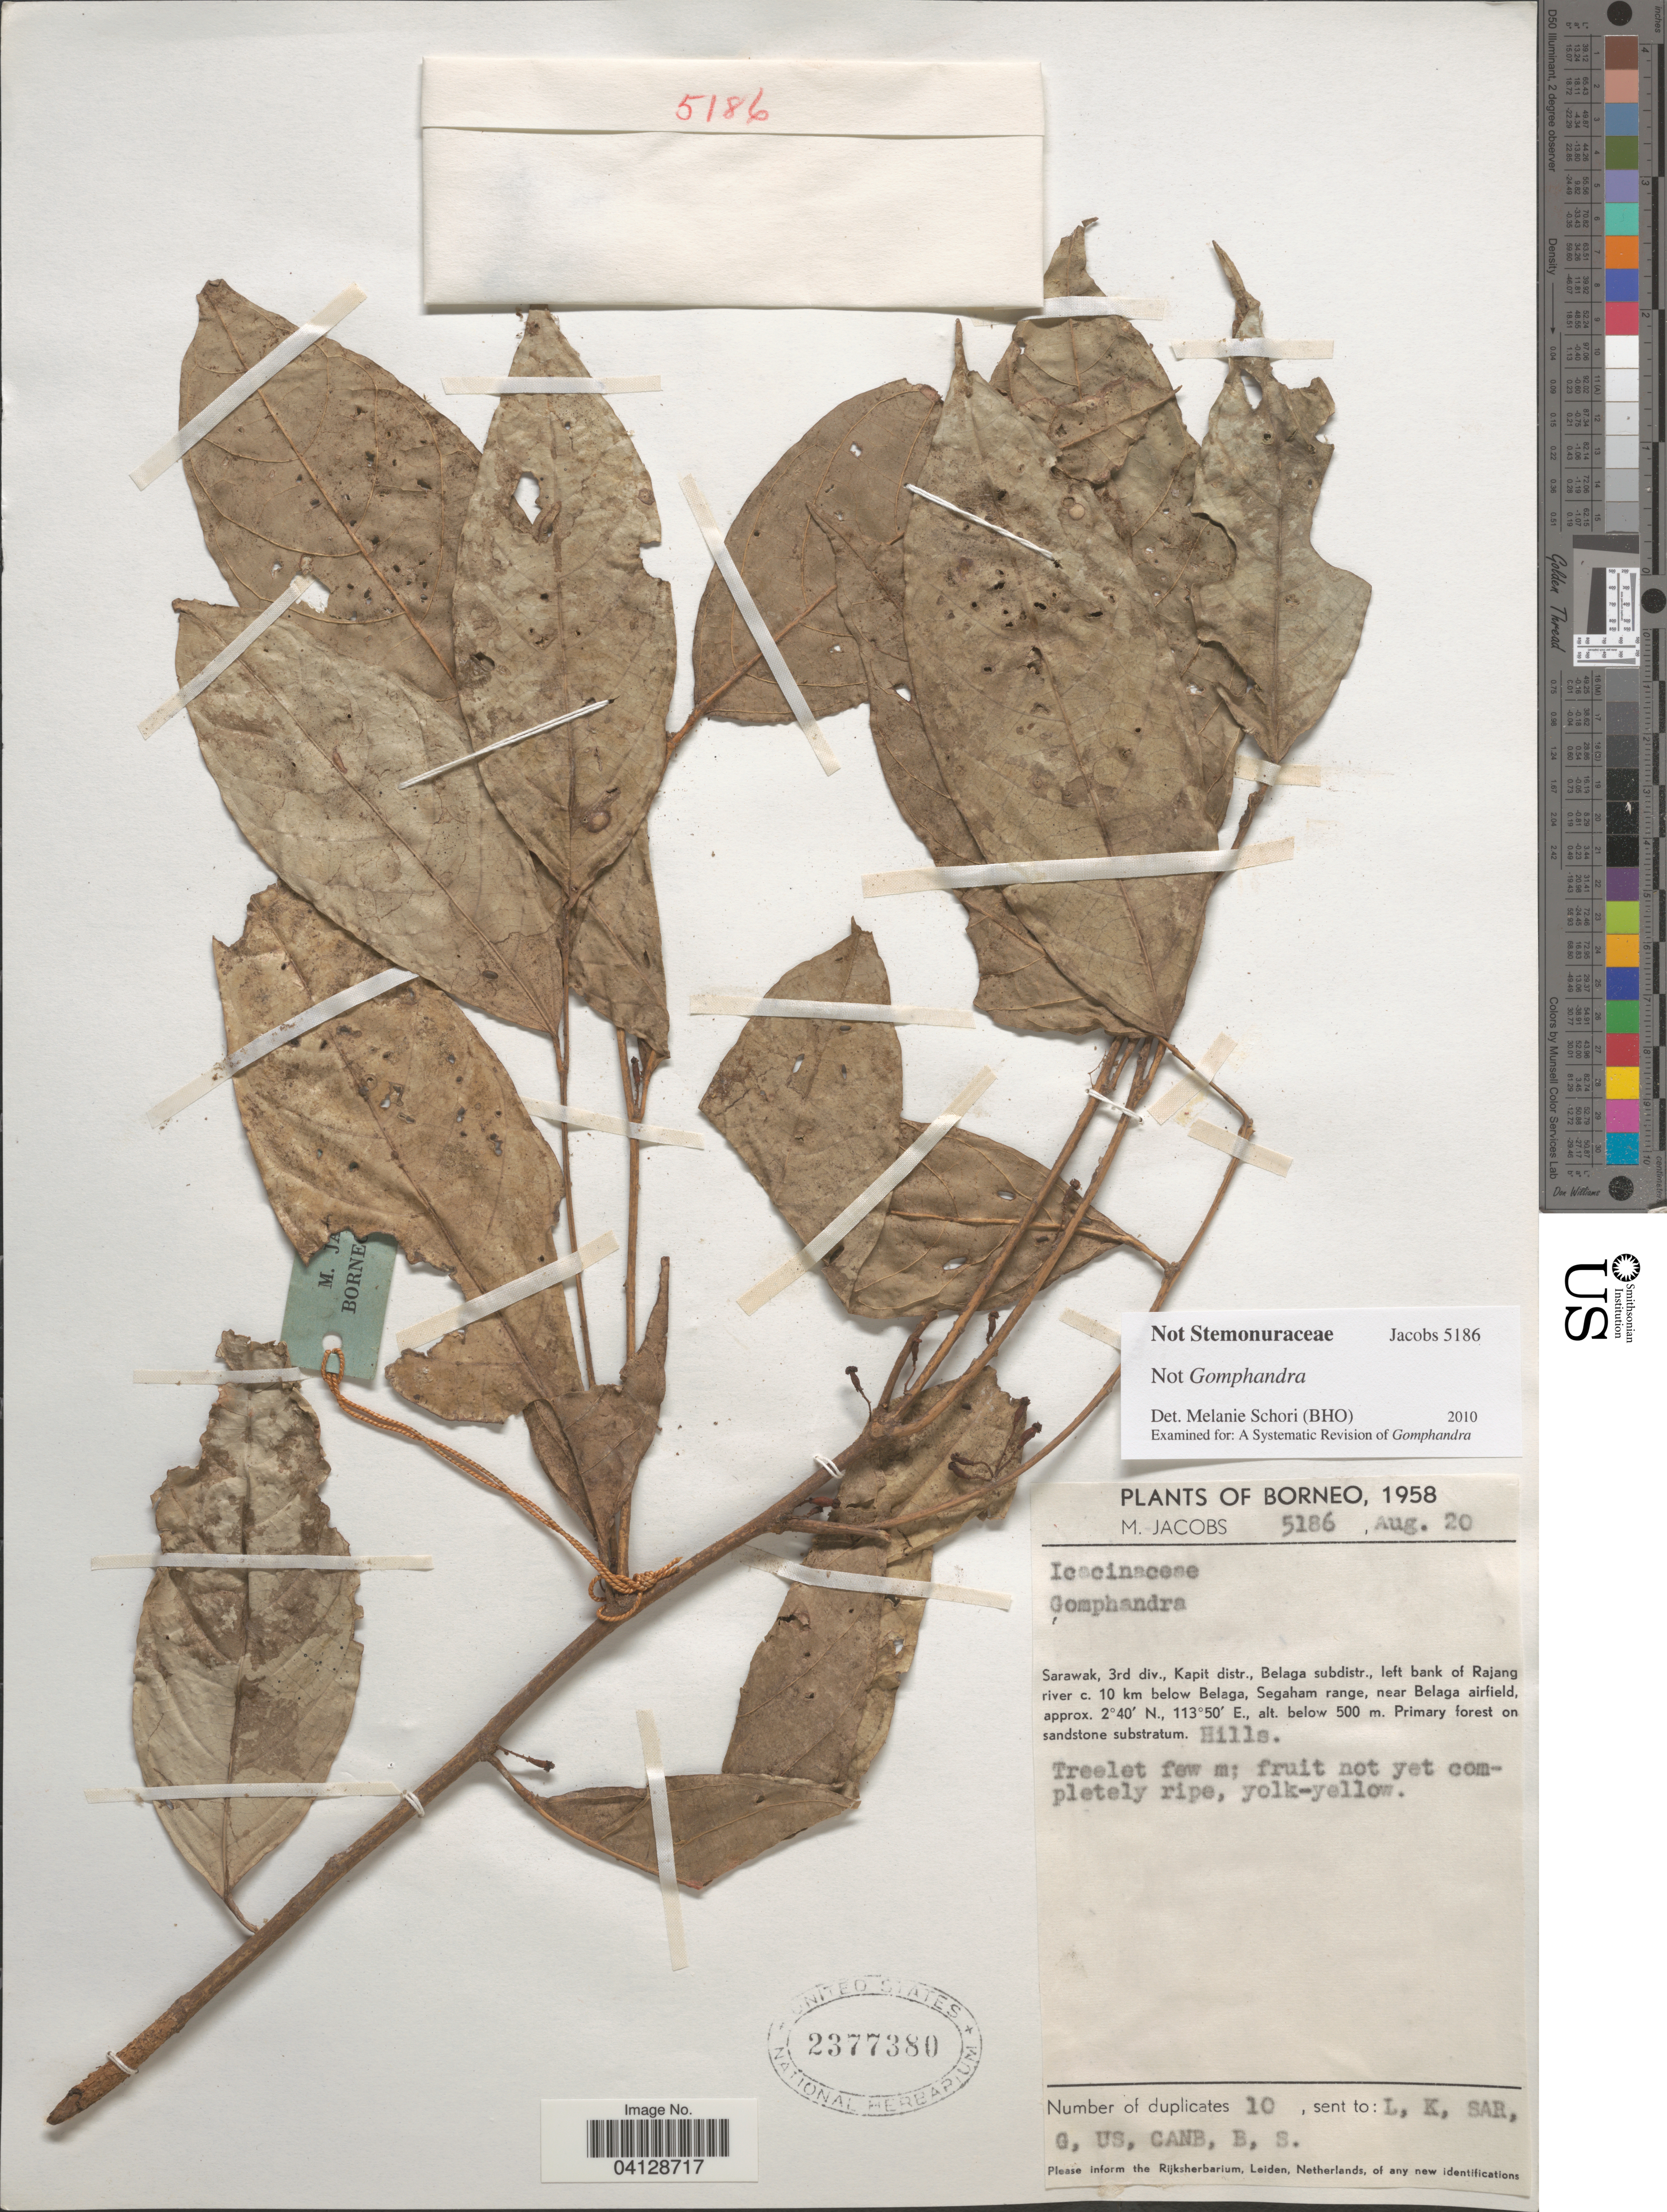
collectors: M. Jacobs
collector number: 5186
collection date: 1958-08-20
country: Malaysia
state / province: Sarawak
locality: Borneo. 3rd div., Kapit distr., Belaga subdistr., left bank of Rajang river c. 10 km abelow Belaga, Segaham range, near Belaga airfield.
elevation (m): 500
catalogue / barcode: US 2377380